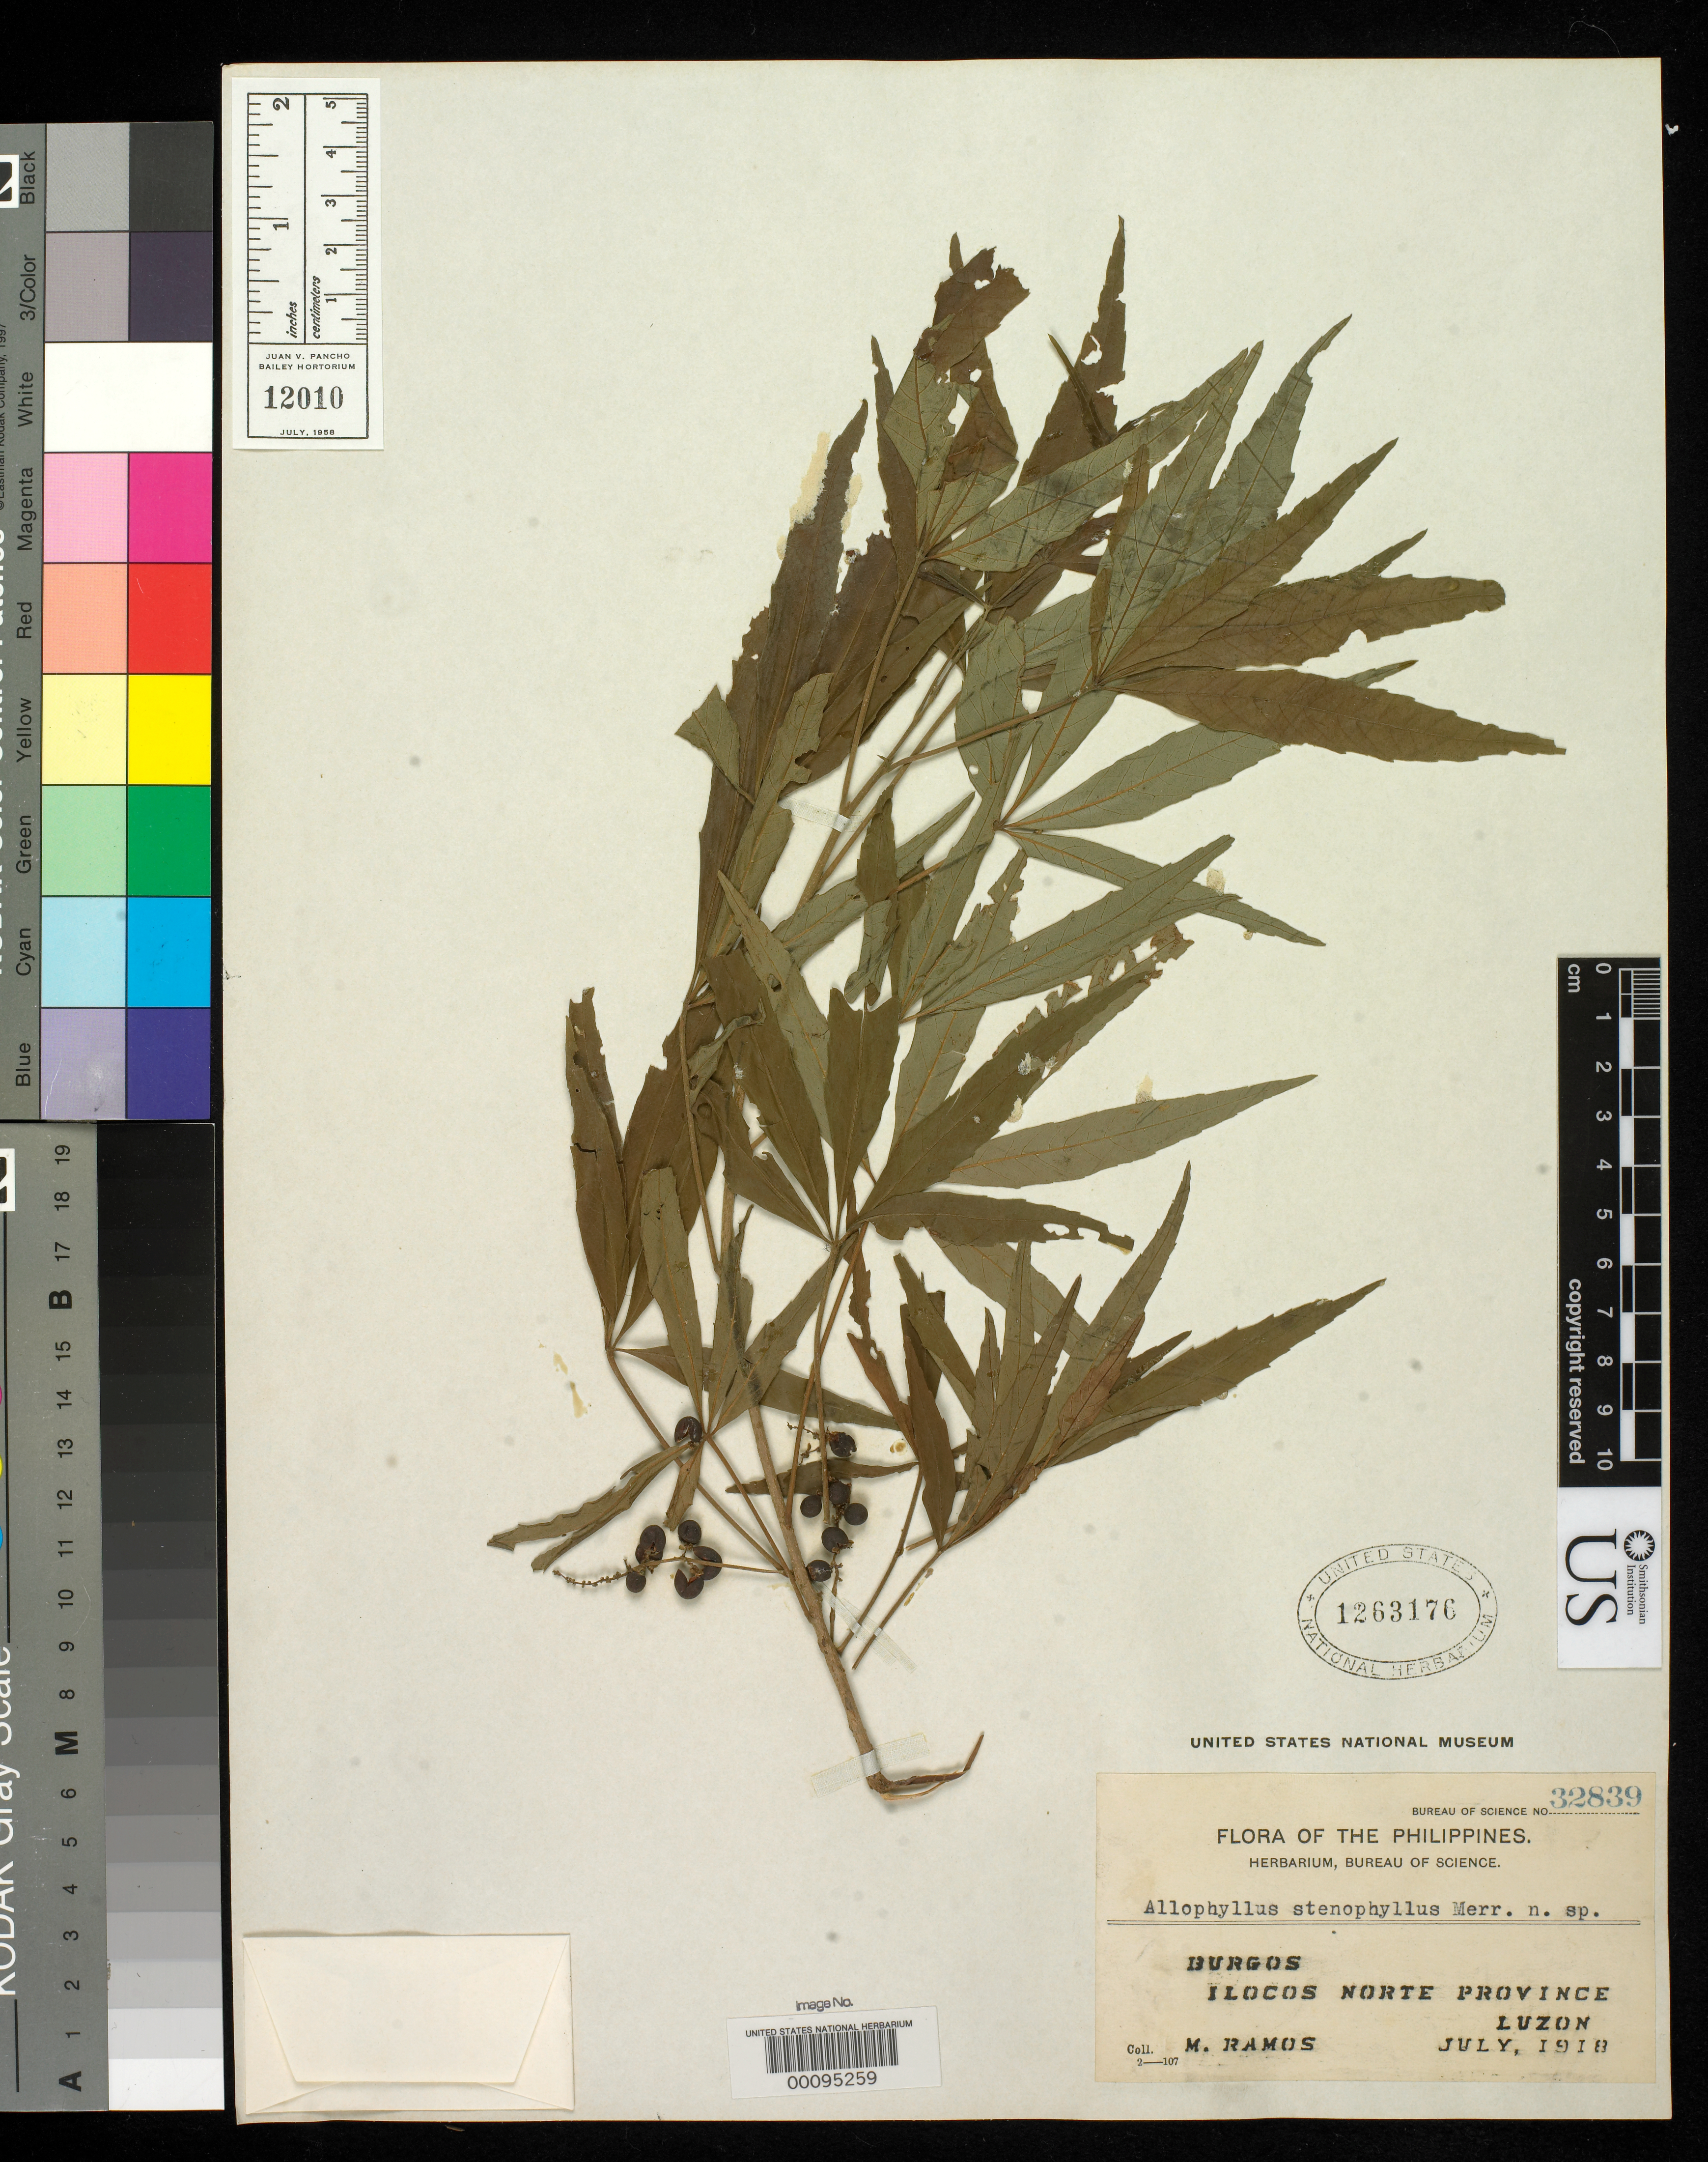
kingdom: Plantae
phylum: Tracheophyta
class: Magnoliopsida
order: Sapindales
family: Sapindaceae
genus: Allophylus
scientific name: Allophylus stenophyllus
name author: Merr.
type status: Isotype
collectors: M. Ramos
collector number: Bur. Sci. 32839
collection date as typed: Aug 1918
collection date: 1918-08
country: Philippines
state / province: Ilocos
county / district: Ilocos Norte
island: Luzon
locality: Burgos.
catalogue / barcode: US 1263176